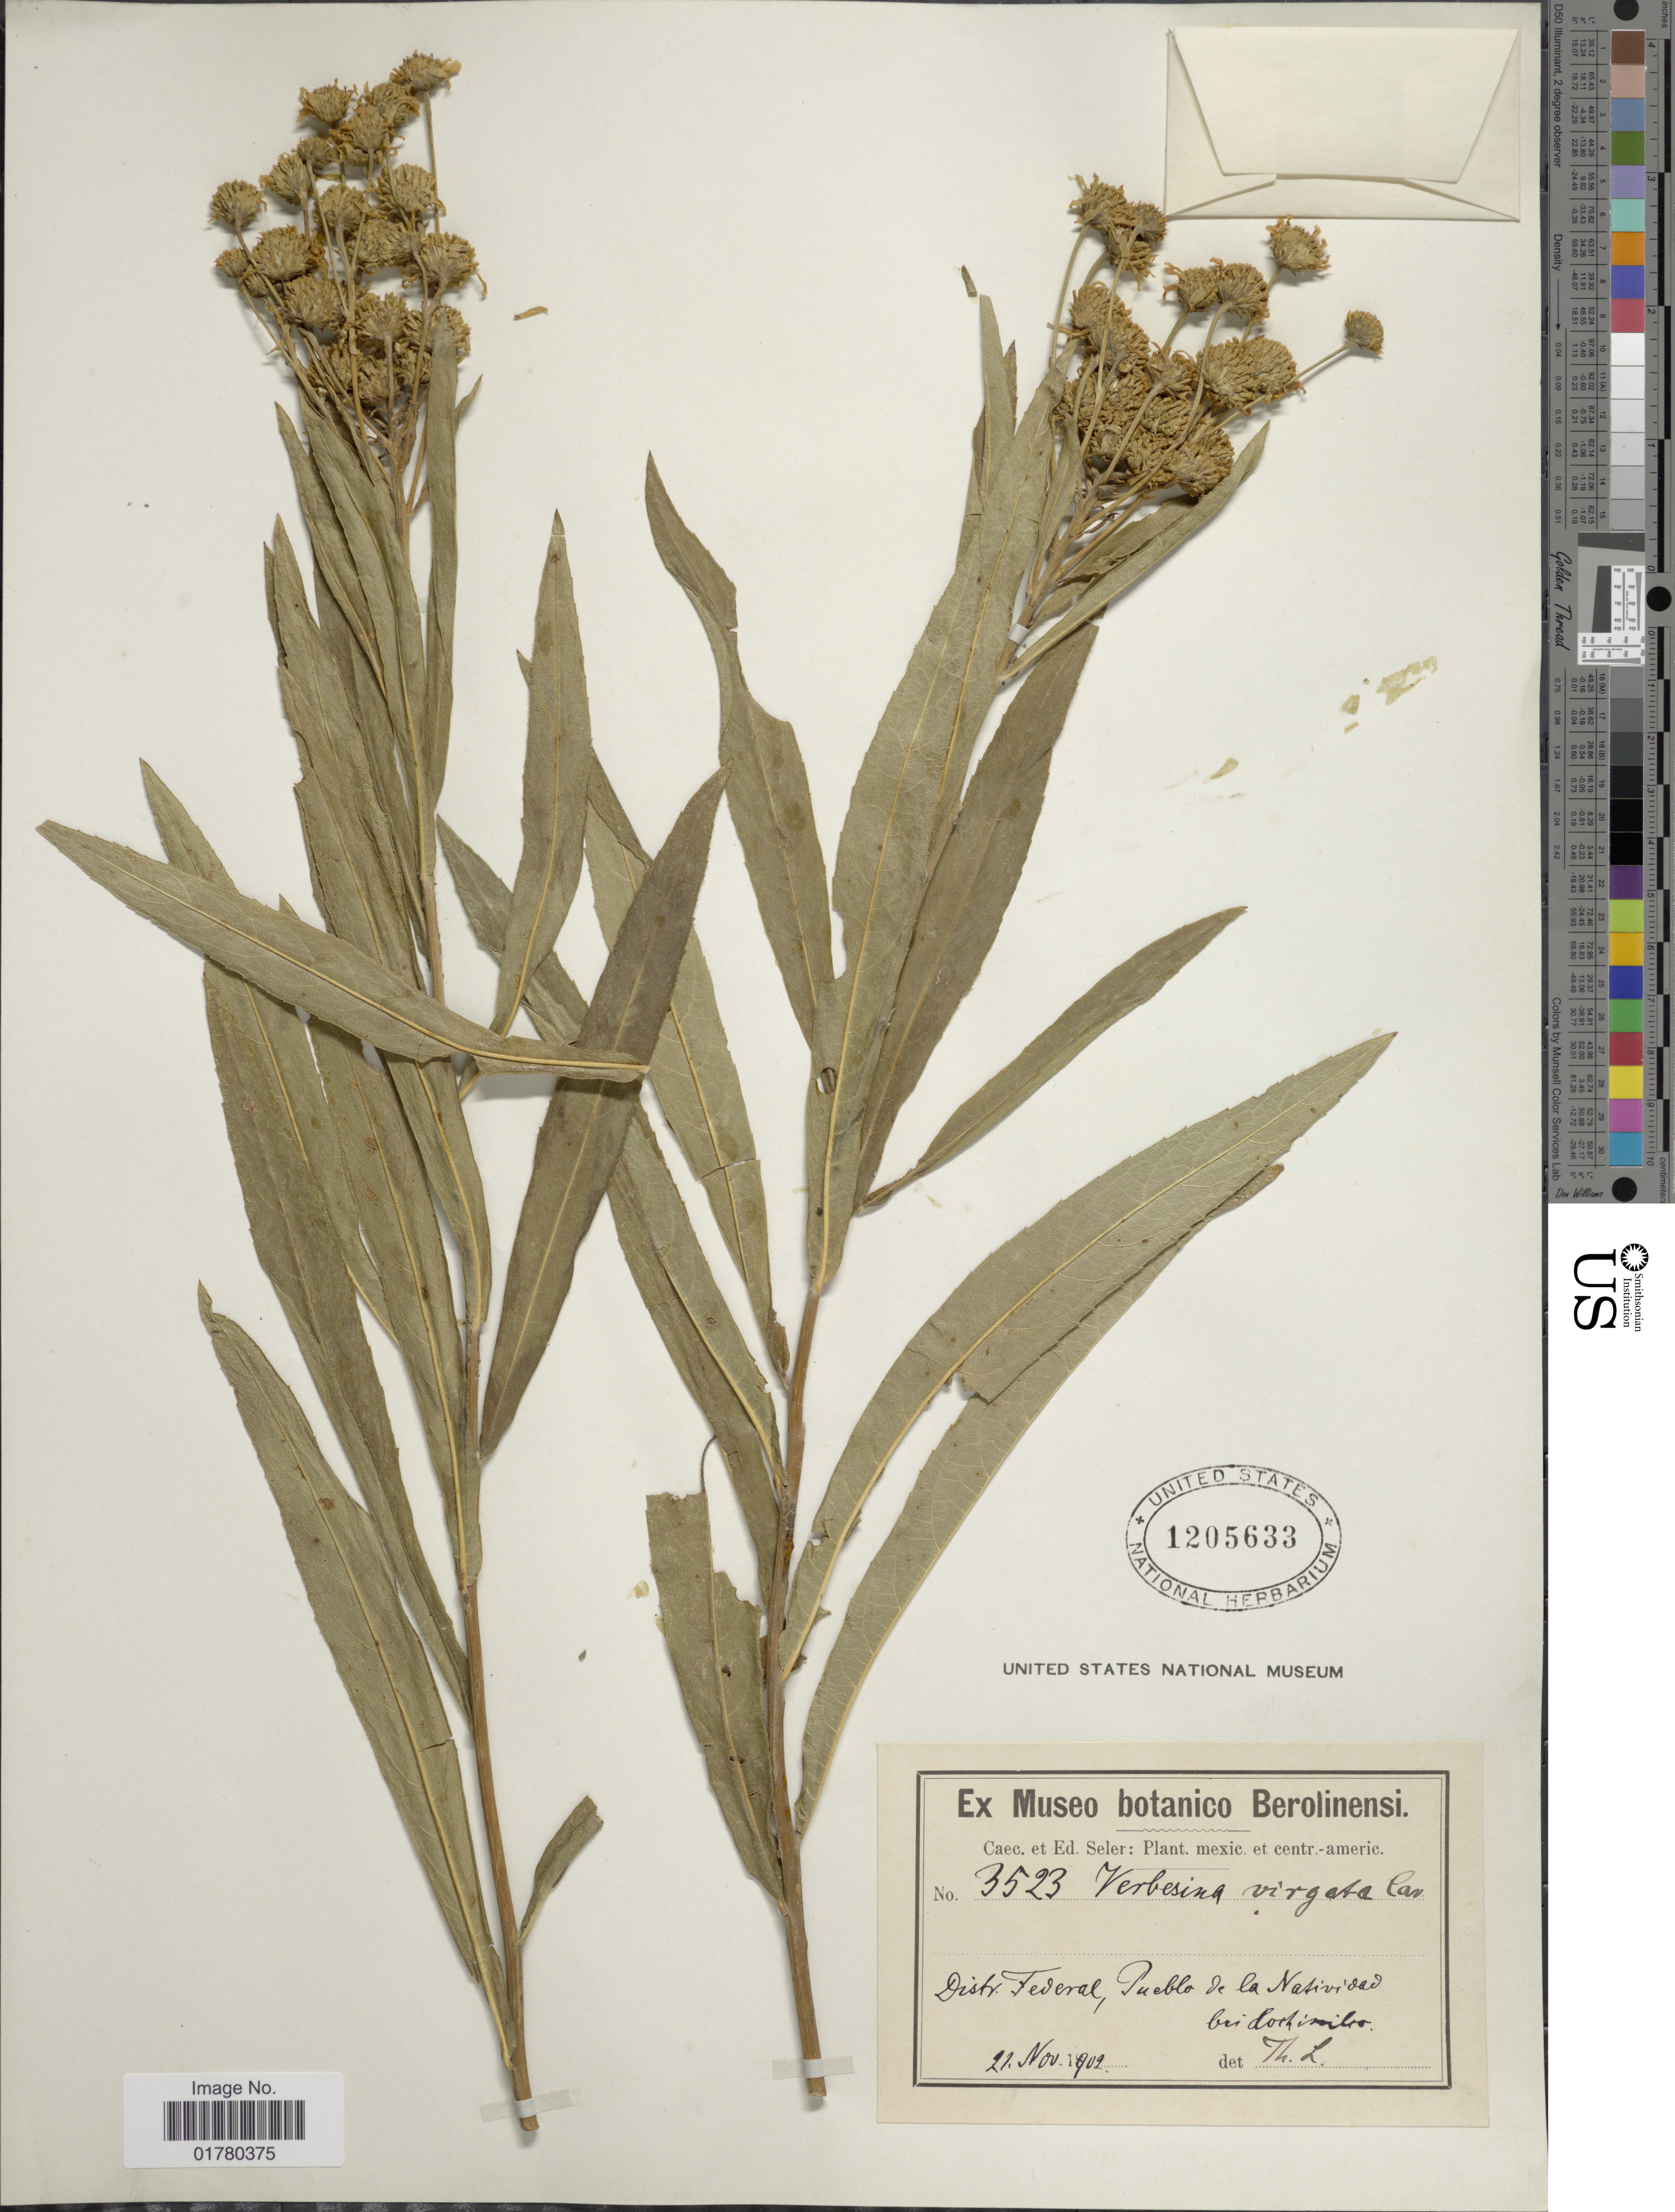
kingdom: Plantae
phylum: Tracheophyta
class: Magnoliopsida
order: Asterales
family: Asteraceae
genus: Verbesina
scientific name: Verbesina virgata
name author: Cav.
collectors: ex Caec. et Ed Seler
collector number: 3523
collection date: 1902-11-21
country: Mexico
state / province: Distrito Federal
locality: Pueblo de la Natividad bei Xochimilco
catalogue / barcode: US 1205633